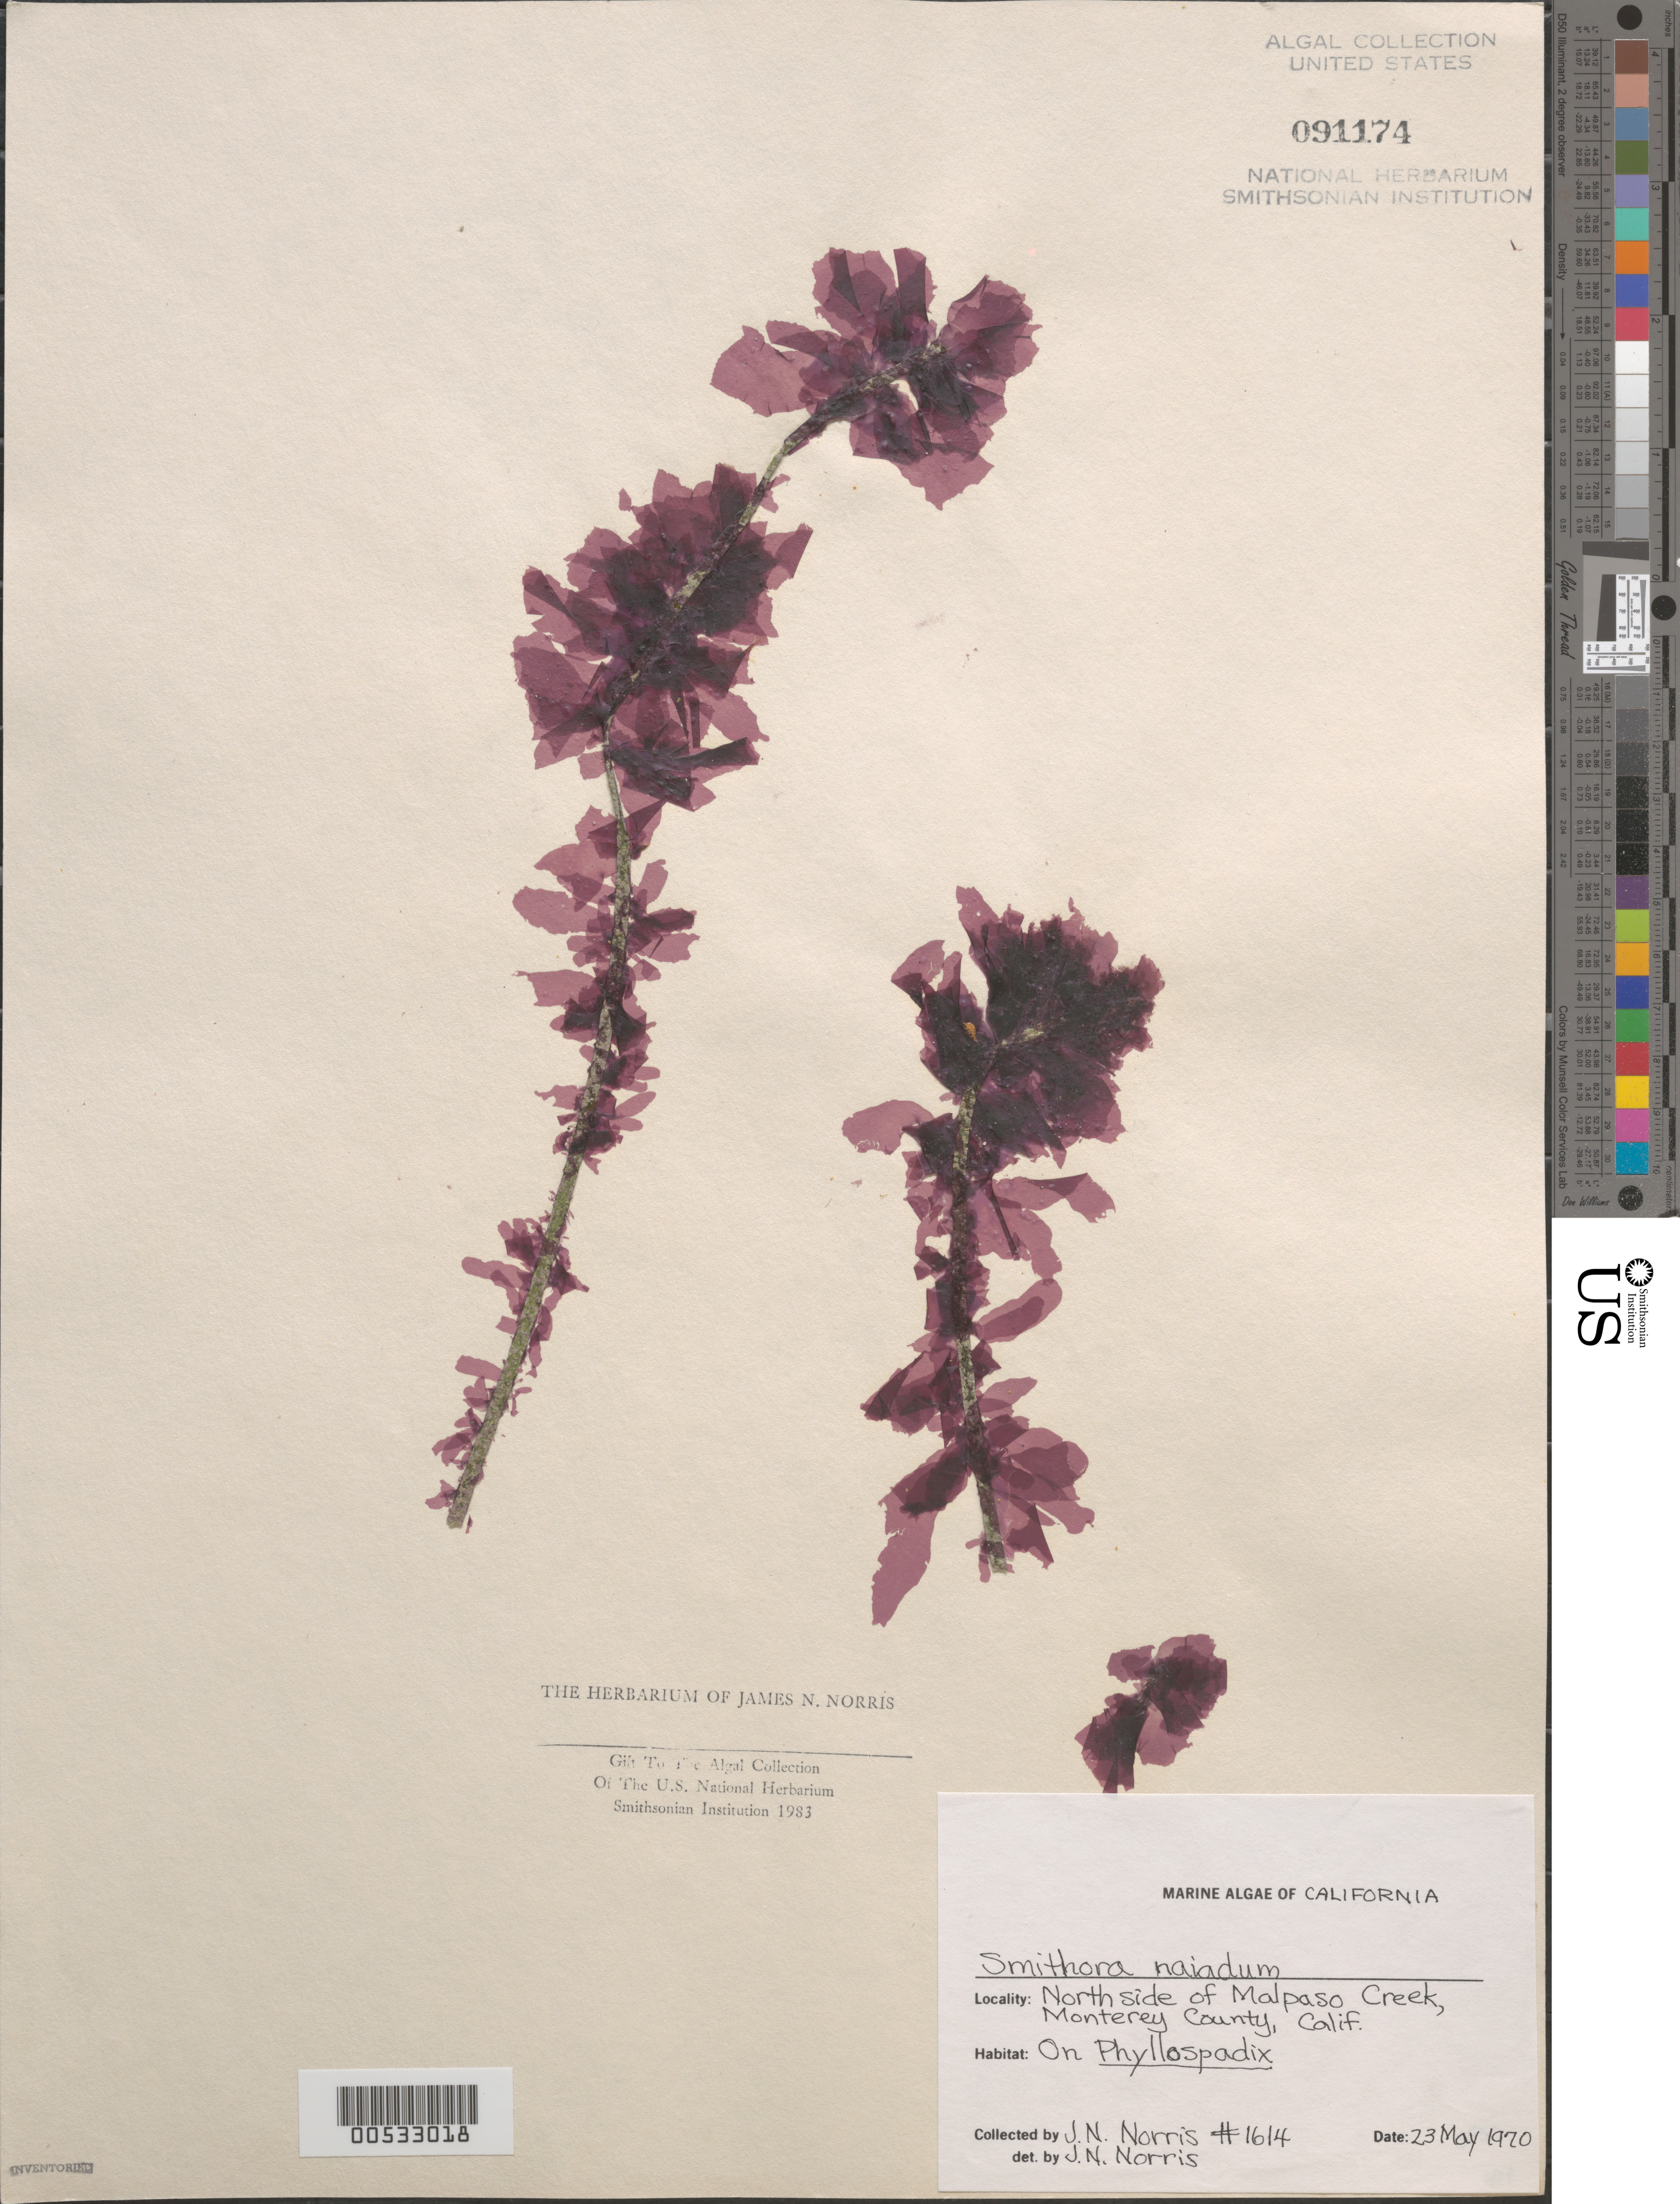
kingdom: Plantae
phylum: Rhodophyta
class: Compsopogonophyceae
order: Erythropeltidales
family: Erythrotrichiaceae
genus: Smithora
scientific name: Smithora naiadum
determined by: Abbott, Isabella A.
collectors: J. N. Norris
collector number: JN-1614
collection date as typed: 23 May 1970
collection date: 1970-05-23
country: United States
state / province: California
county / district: Monterey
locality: Malpaso Creek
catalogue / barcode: US 91174